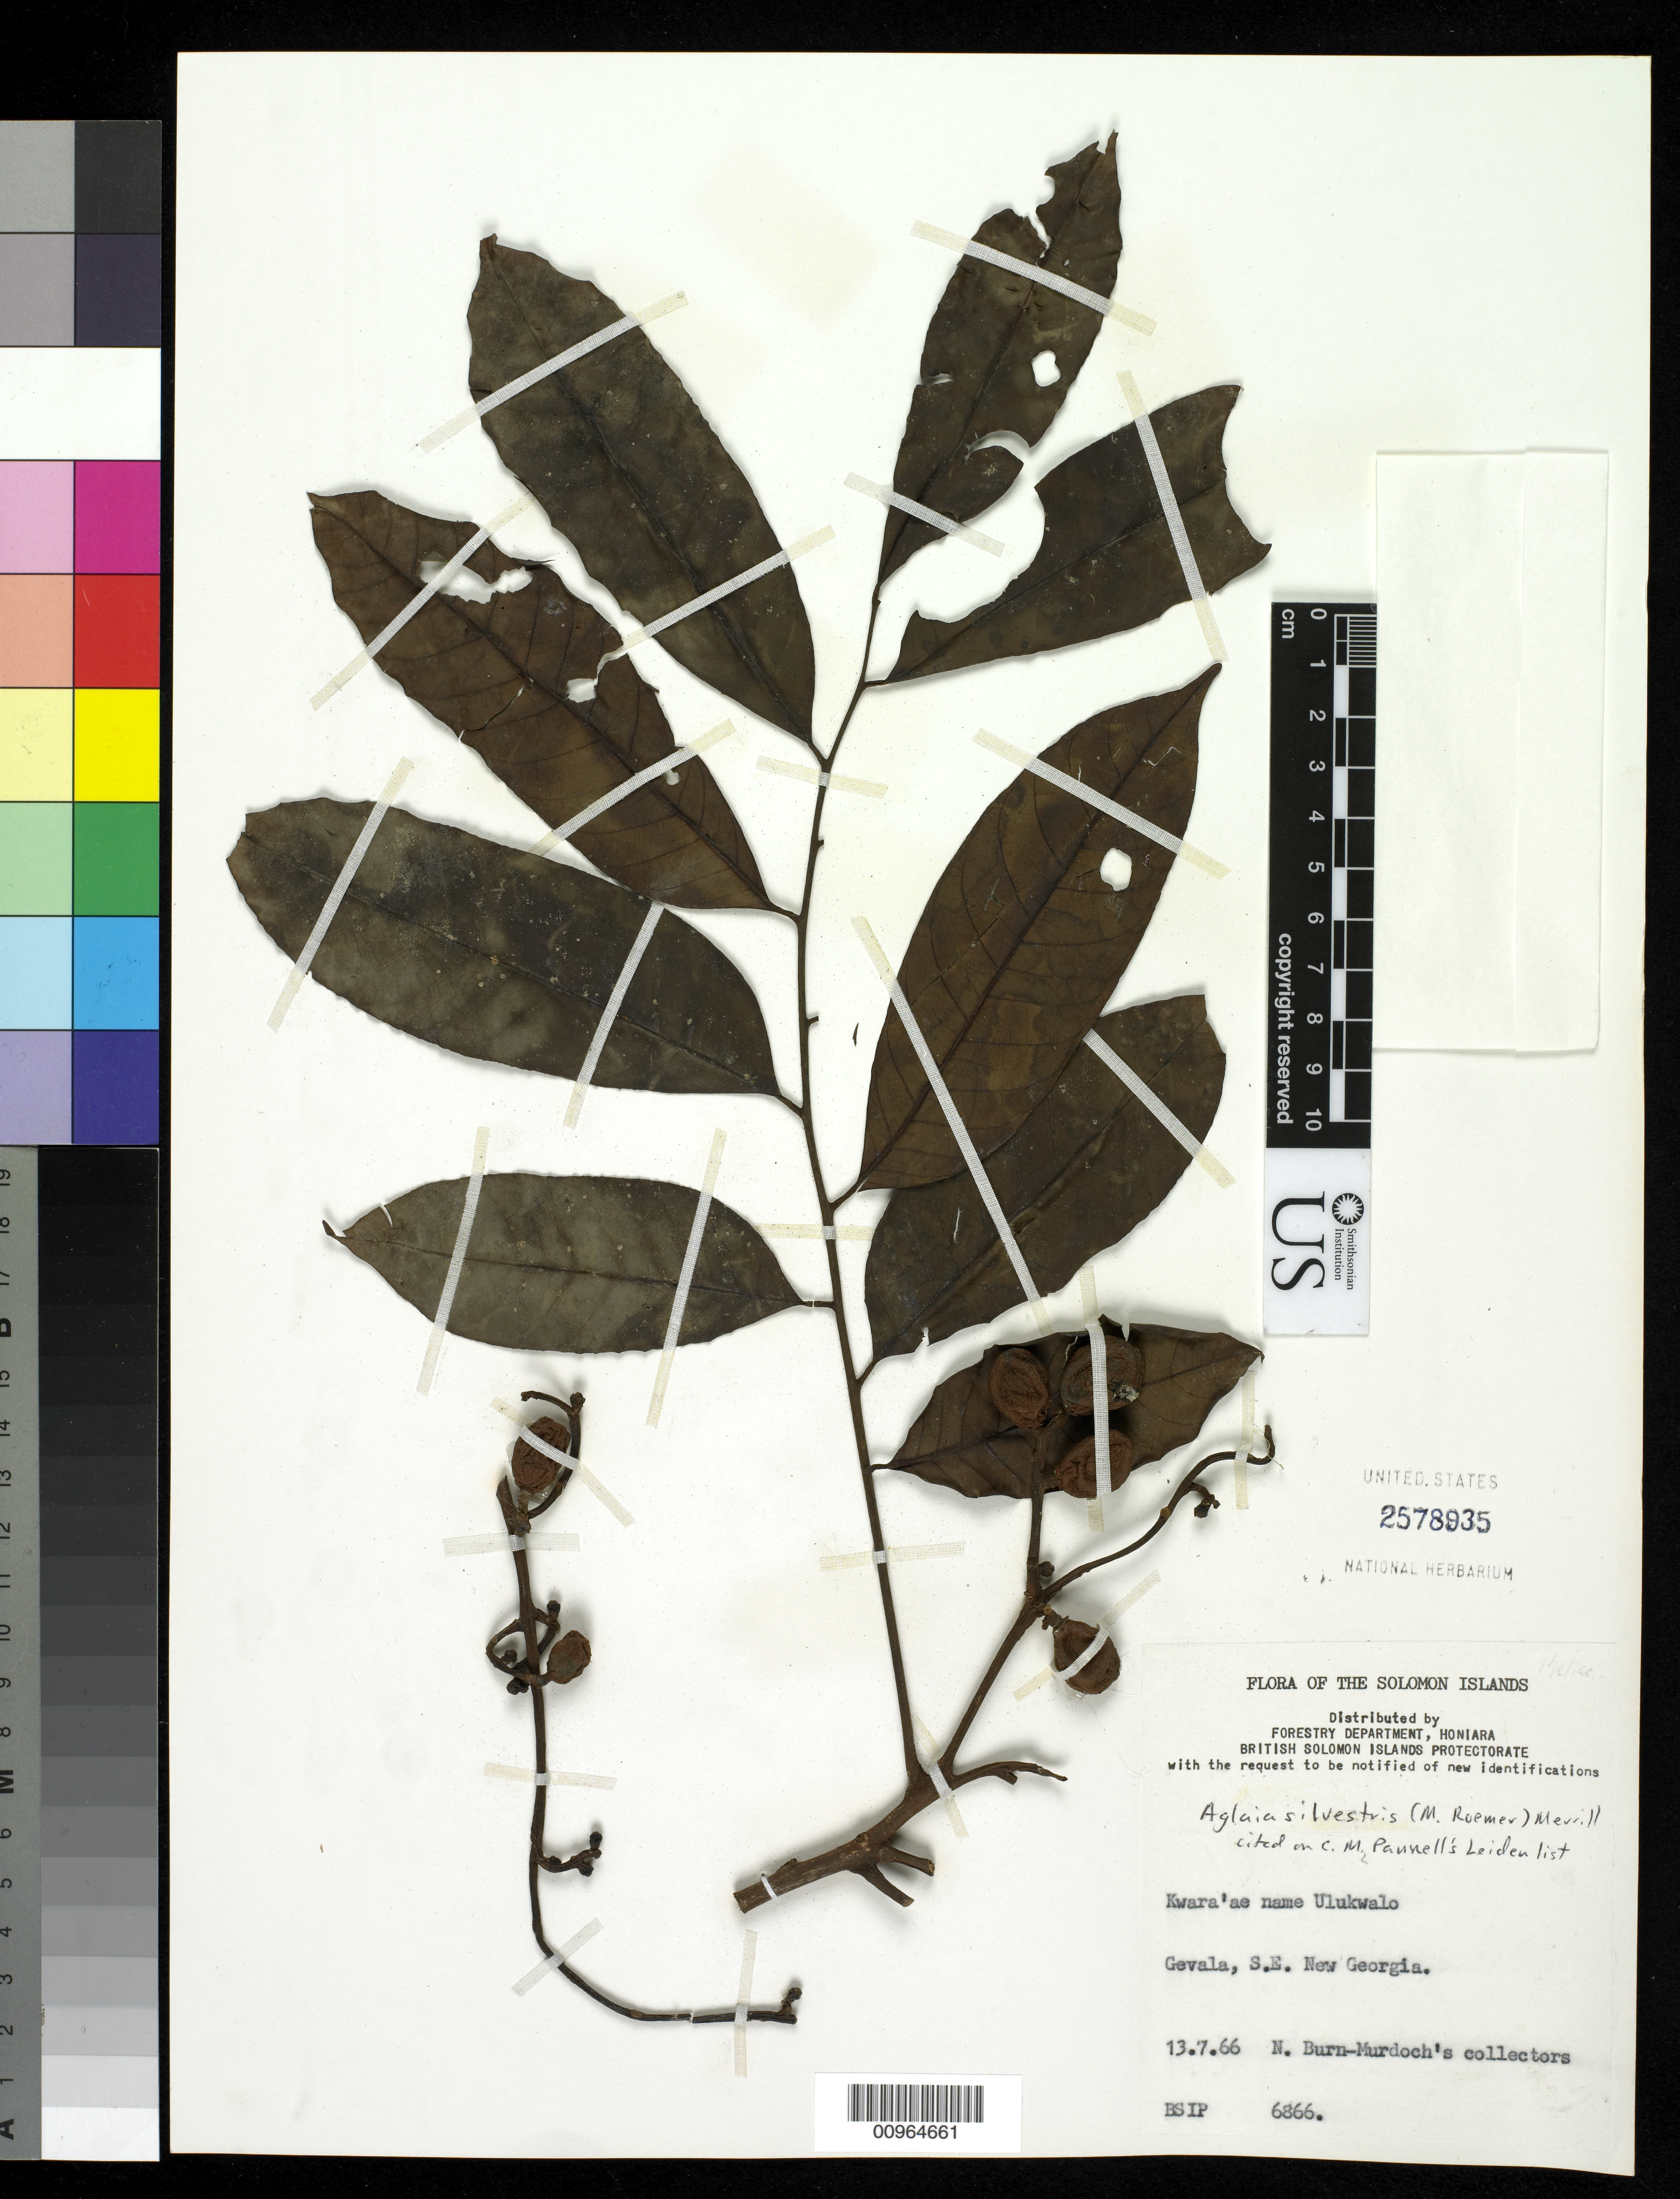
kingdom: Plantae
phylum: Tracheophyta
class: Magnoliopsida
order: Sapindales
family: Meliaceae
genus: Aglaia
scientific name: Aglaia silvestris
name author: (M. Roem.) Merr.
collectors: N. Burn-Murdoch's collectors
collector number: BSIP 6866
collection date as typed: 13 Jul 1966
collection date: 1966-07-13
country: Solomon Islands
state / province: Western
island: New Georgia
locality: Gevala, SE New Georgia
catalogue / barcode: US 2578935